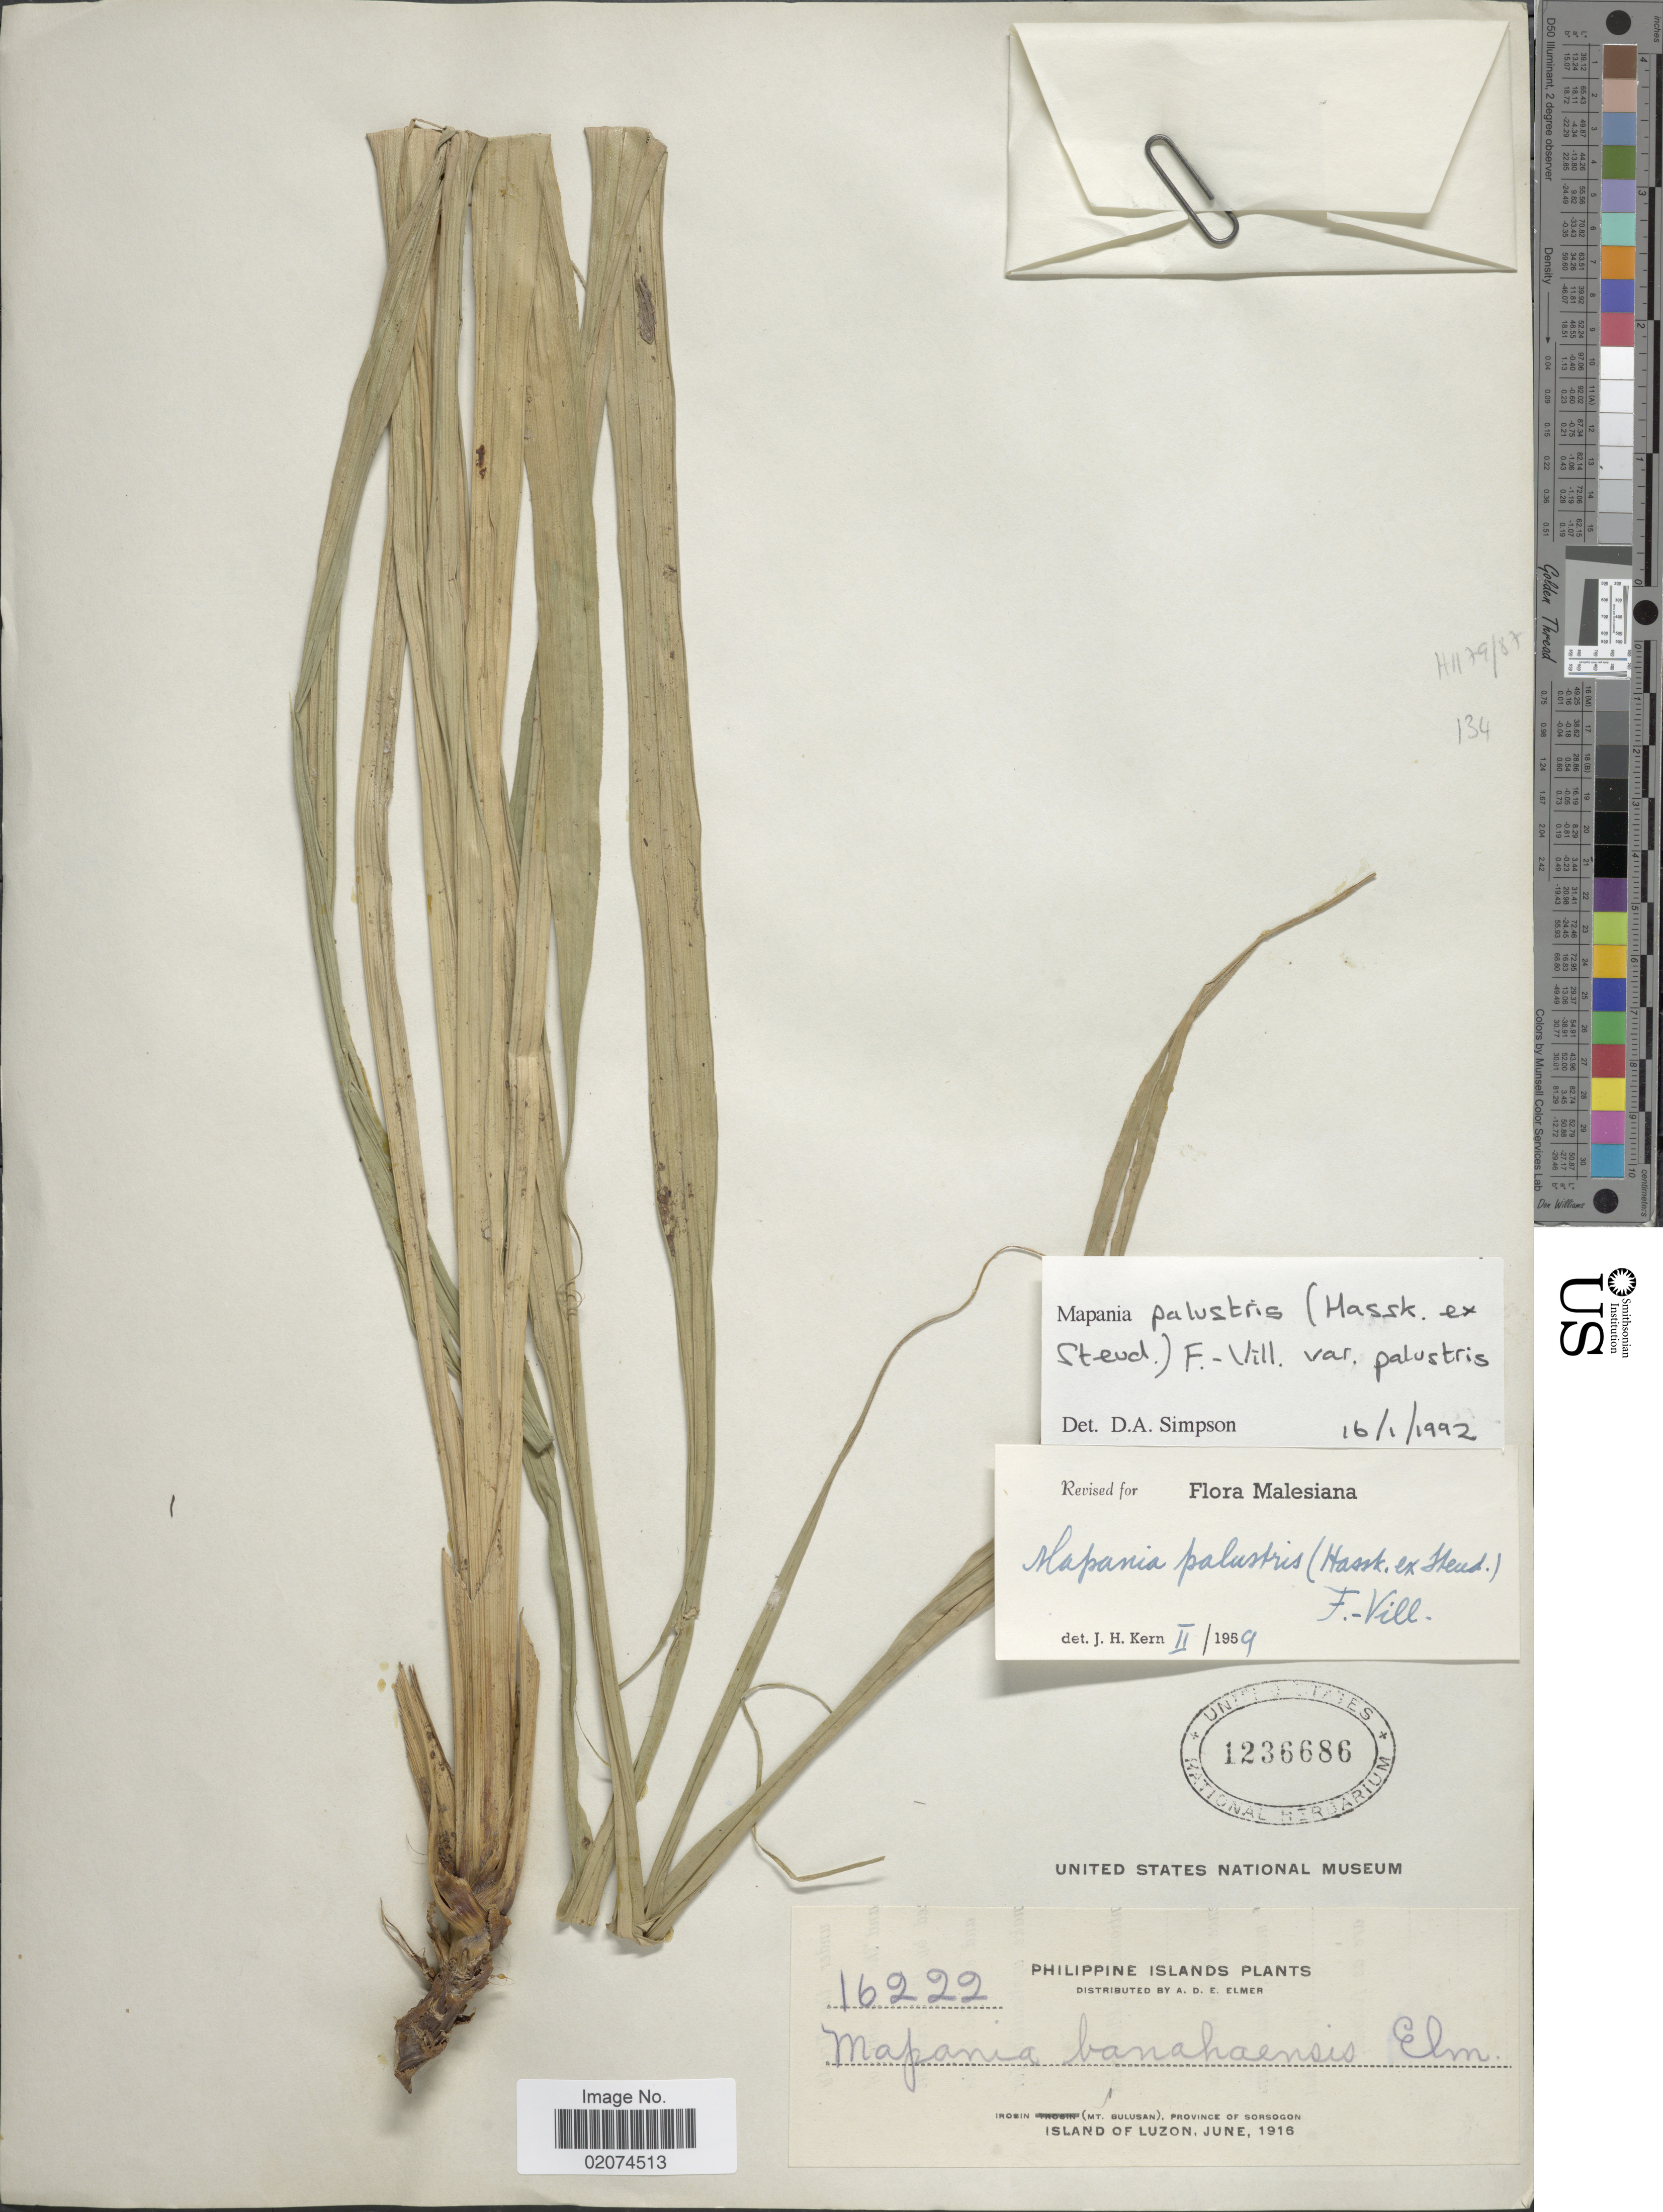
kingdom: Plantae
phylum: Tracheophyta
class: Liliopsida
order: Poales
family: Cyperaceae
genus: Mapania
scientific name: Mapania palustris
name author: (Hassk. ex Steud.) Fern.-Vill.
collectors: A. D. E. Elmer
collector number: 16222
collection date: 1916-06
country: Philippines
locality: Philippine Islands. Irosin (Mt. Bulusan), Province of Sorsogon, Island of Luzon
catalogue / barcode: US 1236686